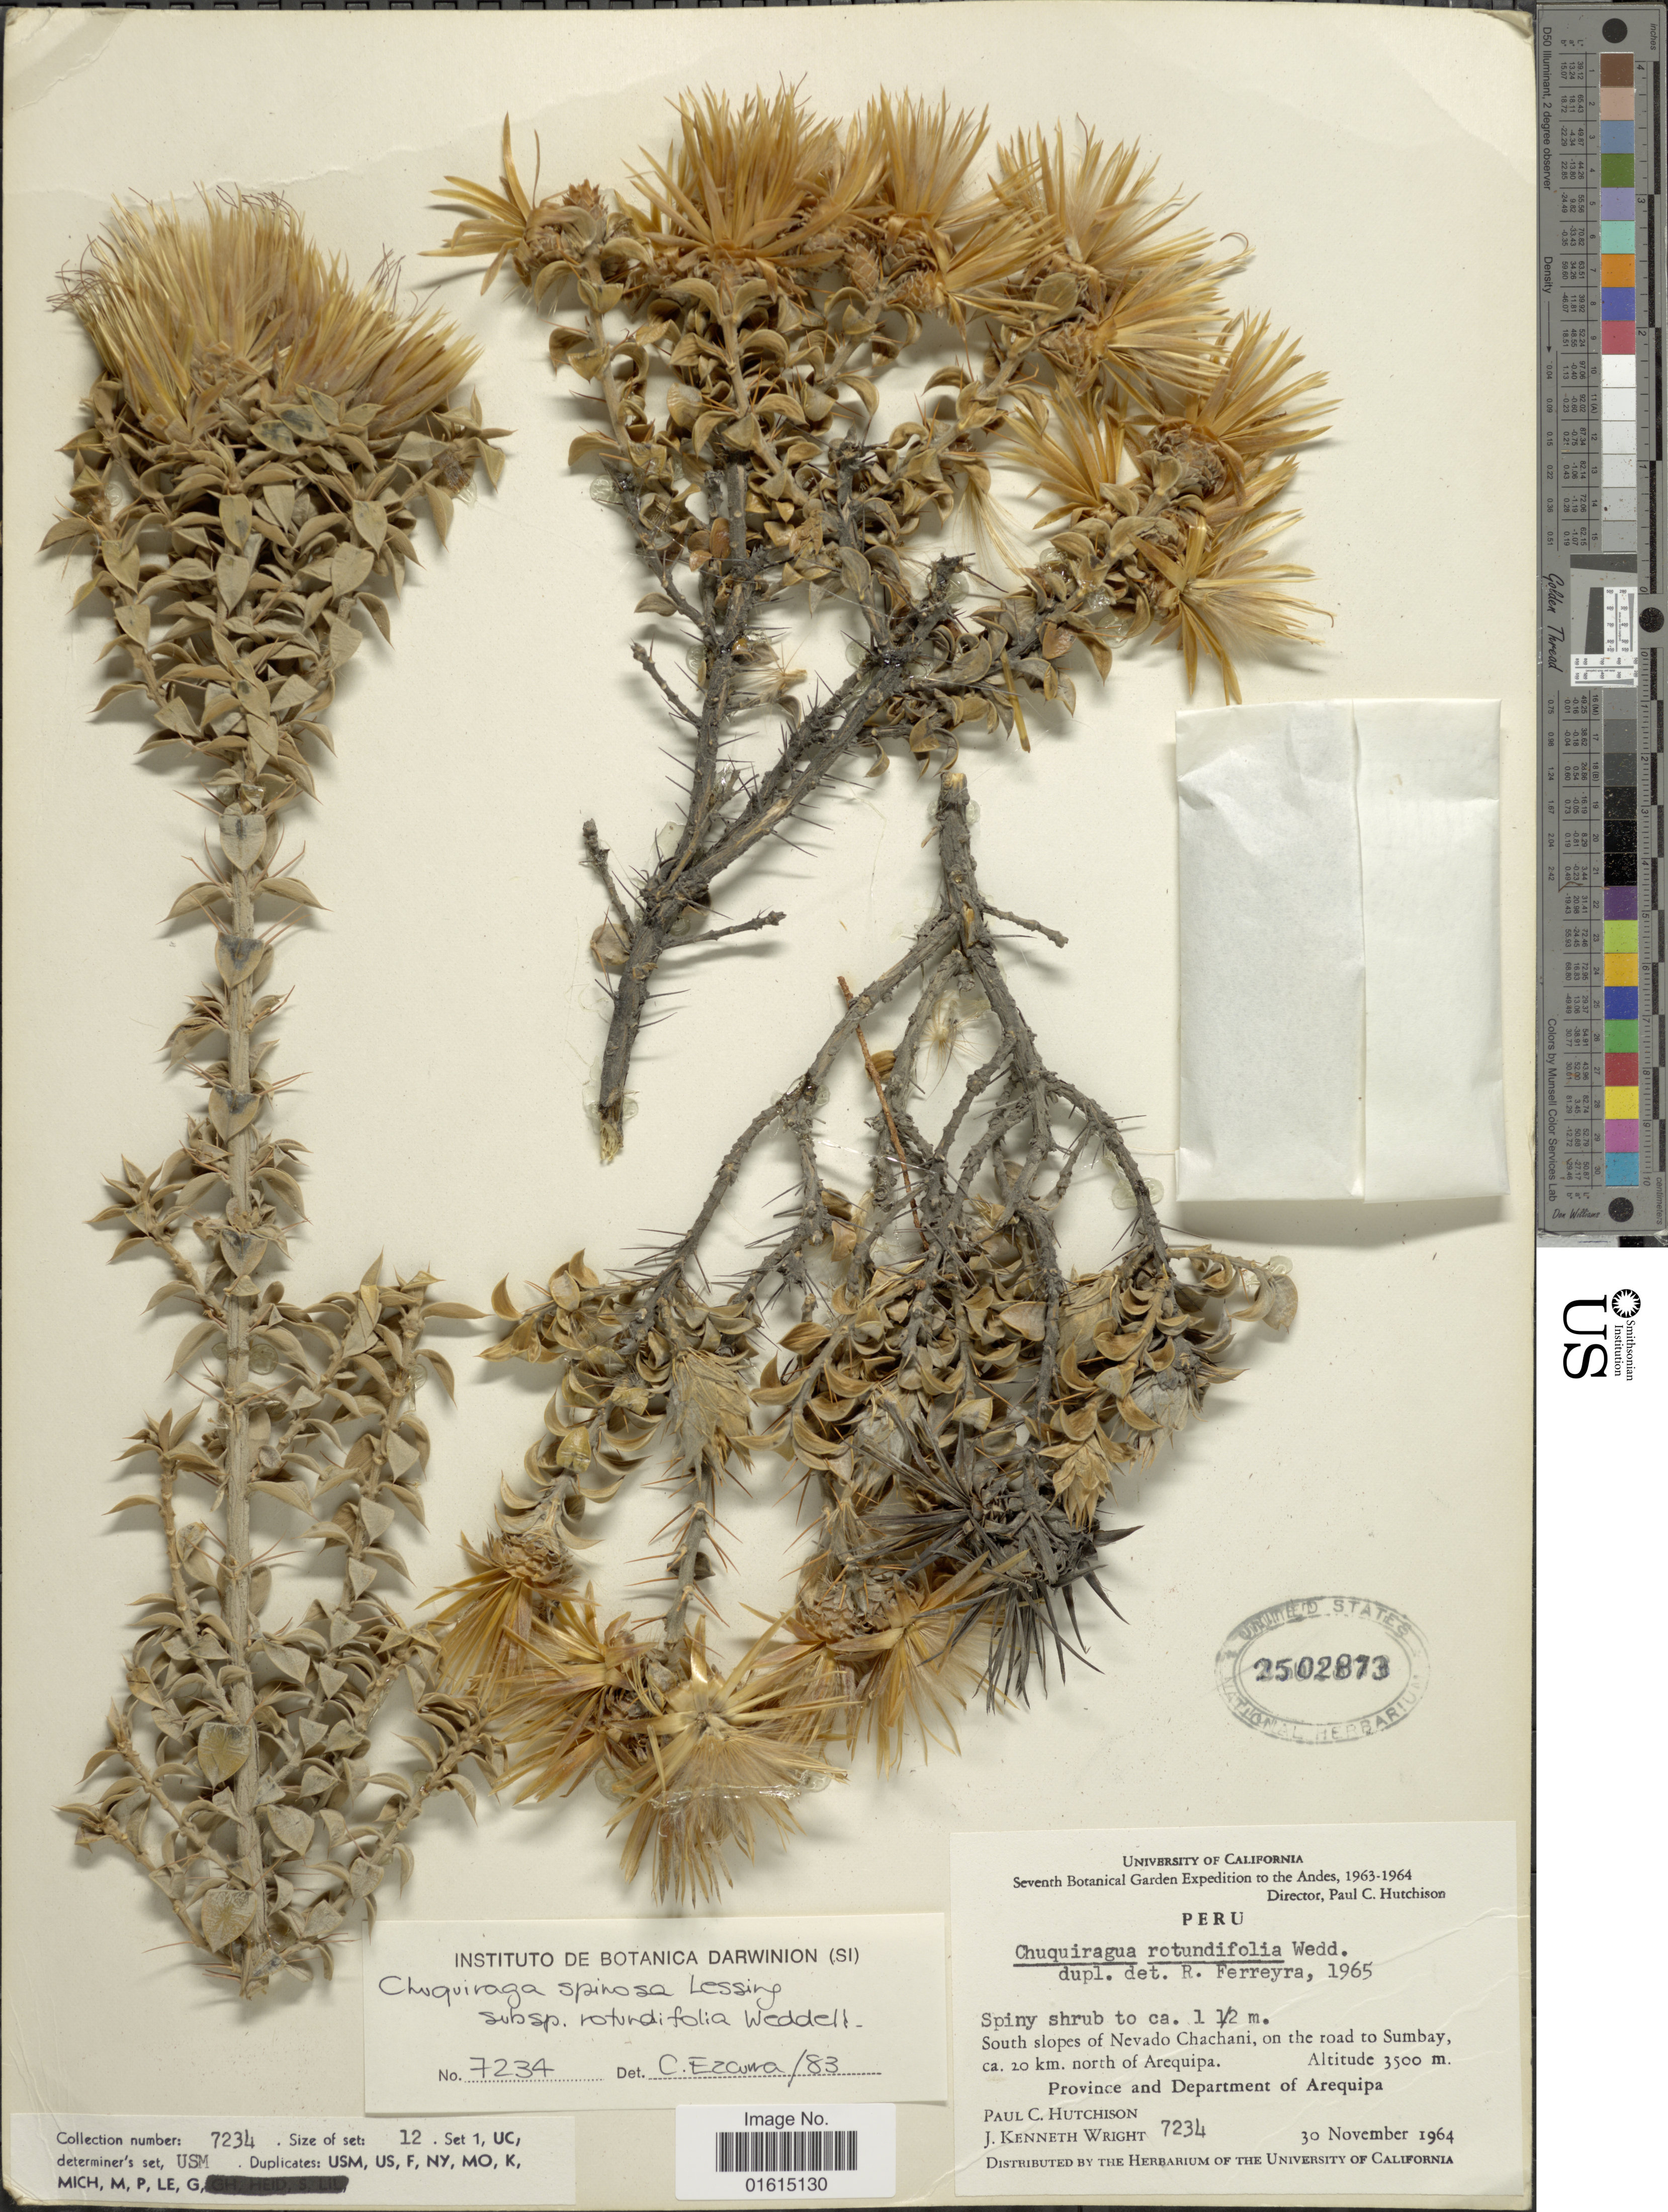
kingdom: Plantae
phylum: Tracheophyta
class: Magnoliopsida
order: Asterales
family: Asteraceae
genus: Chuquiraga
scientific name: Chuquiraga spinosa subsp. rotundifolia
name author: (Wedd.) C. Ezcurra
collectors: P. C. Hutchison & J. K. Wright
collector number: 7234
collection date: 1964-11-30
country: Peru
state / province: Arequipa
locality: South slopes of Nevado Chachani, on the road to Sumbay, ca 20 km north of Arequipa, province and Department of Arequipa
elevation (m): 3500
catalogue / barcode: US 2502873